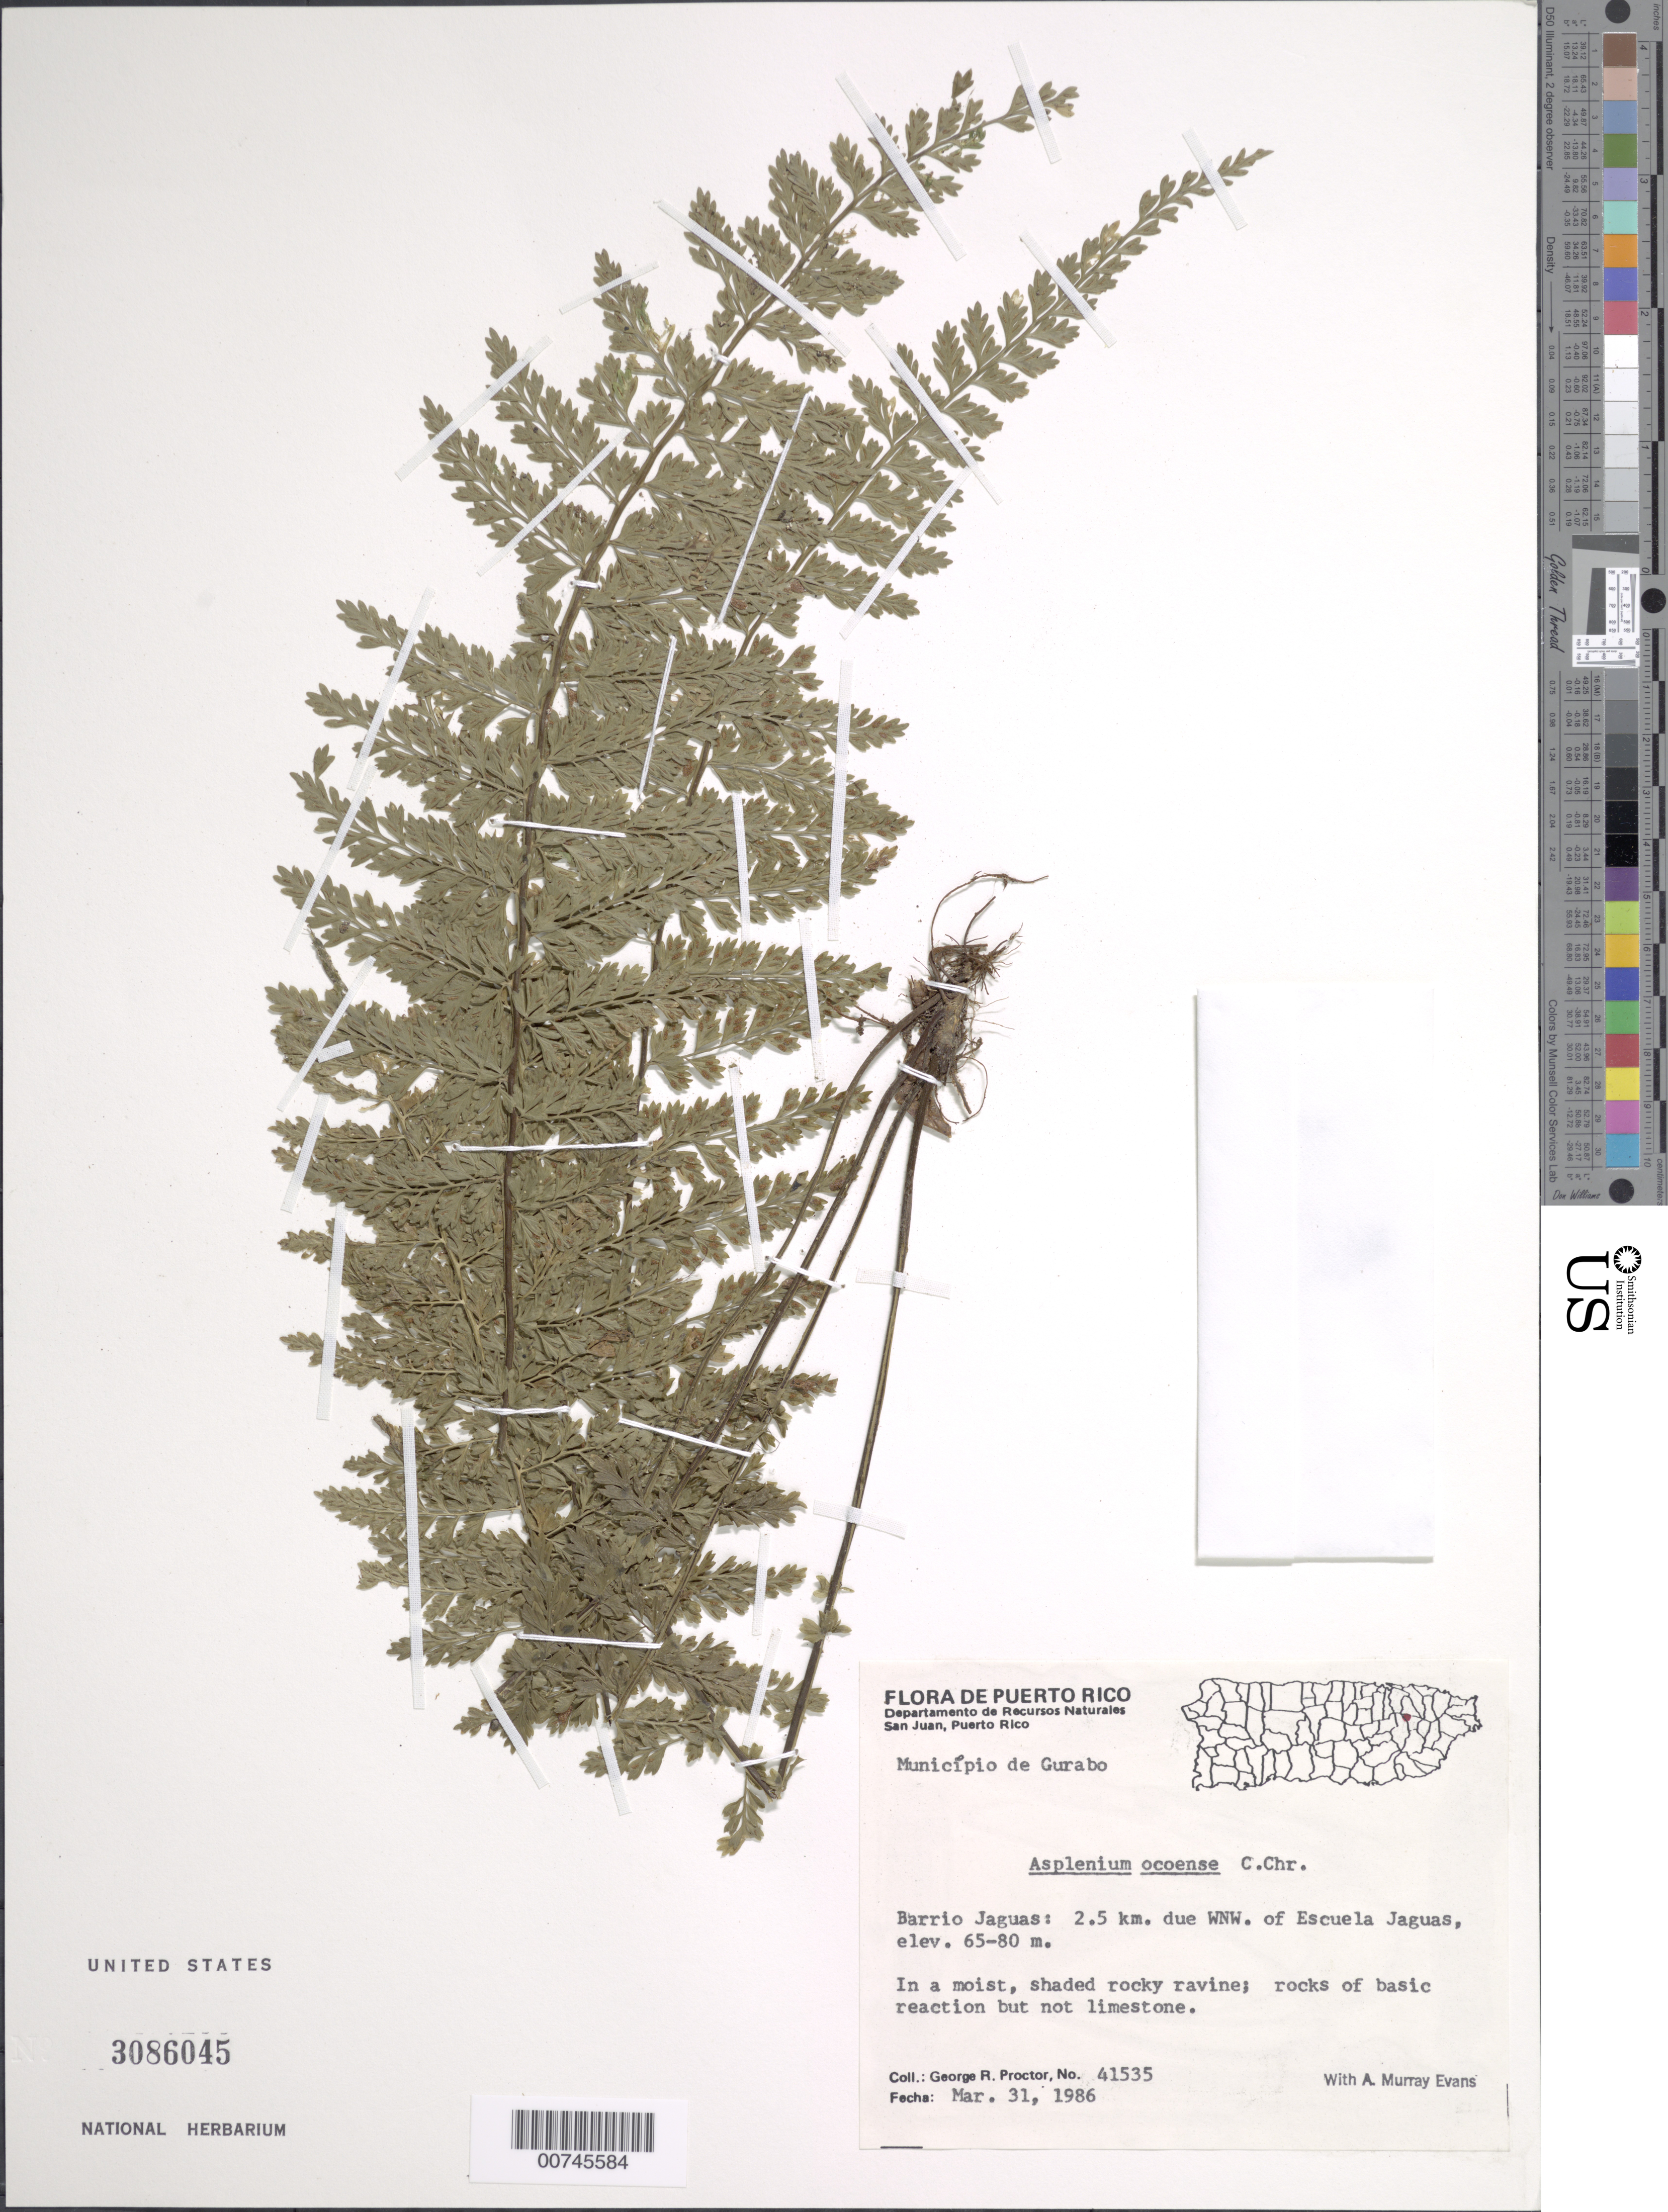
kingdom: Plantae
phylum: Tracheophyta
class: Polypodiopsida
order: Polypodiales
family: Aspleniaceae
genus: Asplenium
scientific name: Asplenium ocoense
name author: C. Chr.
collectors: G. R. Proctor & A. Murray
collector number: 41535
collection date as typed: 31 Mar 1986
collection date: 1986-03-31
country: Puerto Rico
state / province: Gurabo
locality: Barrio Jaguas: 2.5 km due WNW of escuela Jaguas. Municipio de Guarabo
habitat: In a moist, shaded rocky ravine; rocks of basic reaction but not limestones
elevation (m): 65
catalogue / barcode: US 3086045